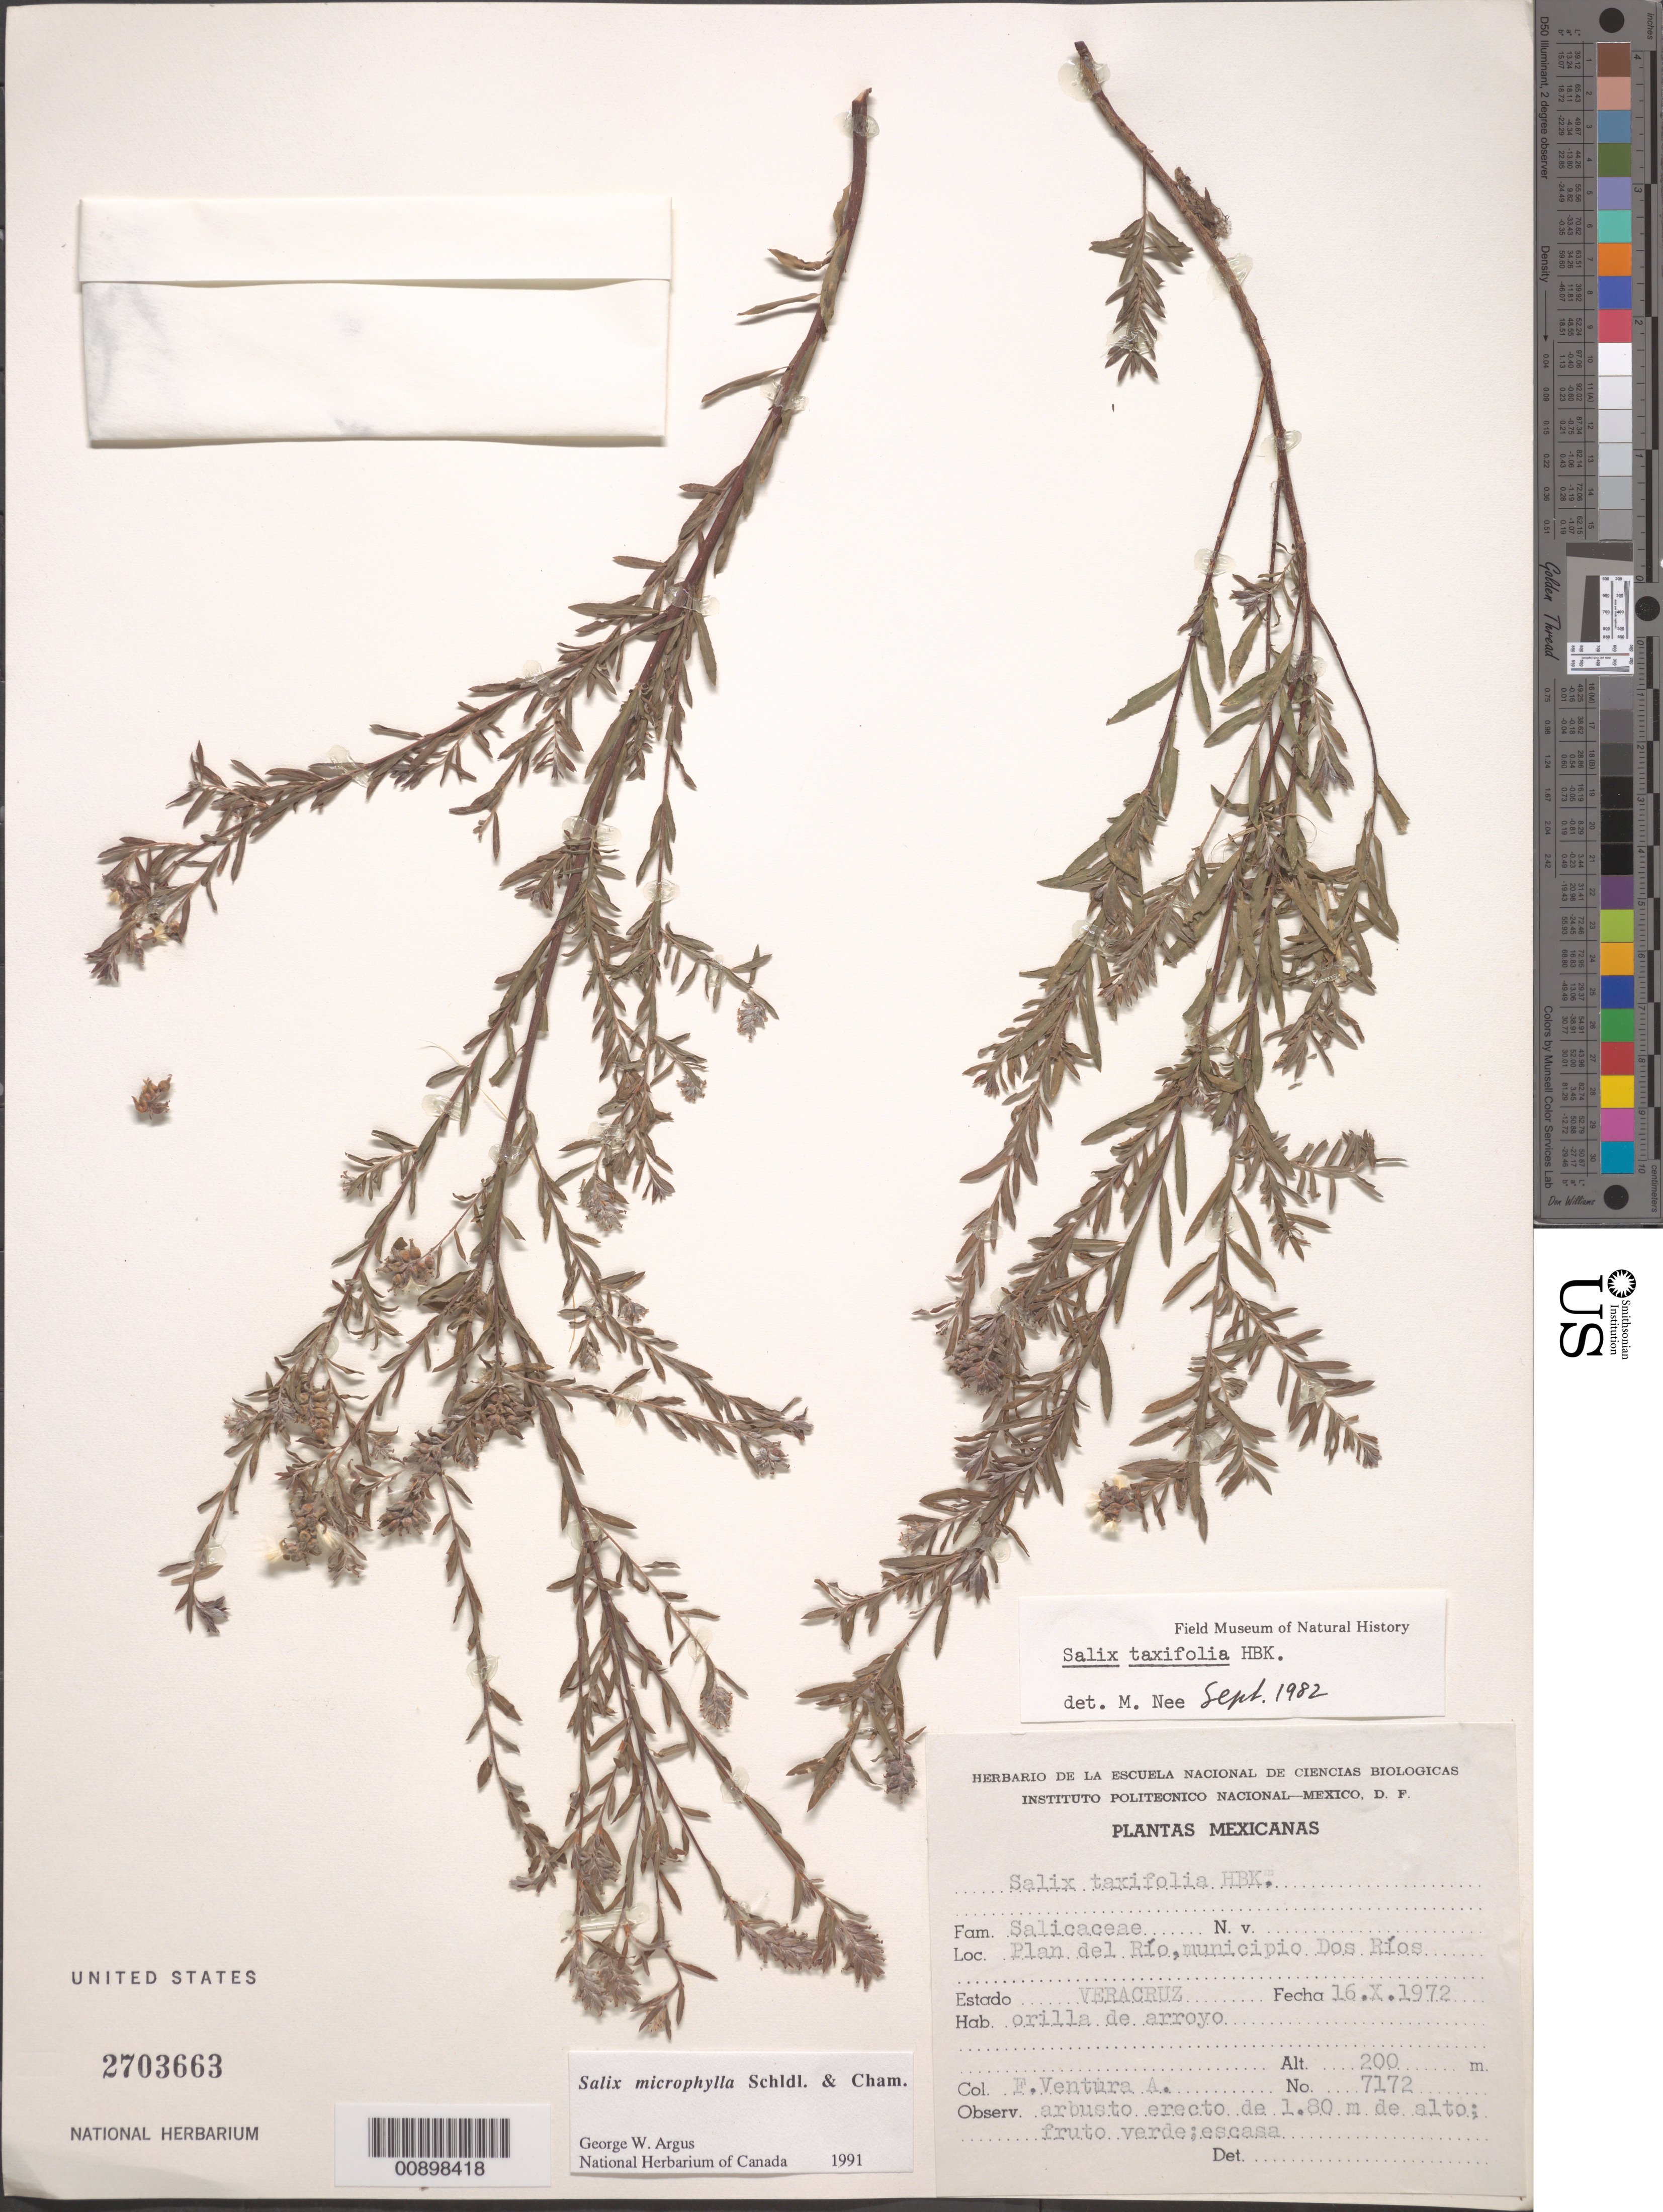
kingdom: Plantae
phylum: Tracheophyta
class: Magnoliopsida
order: Malpighiales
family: Salicaceae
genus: Salix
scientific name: Salix microphylla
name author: Schltdl. & Cham.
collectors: F. Ventura A.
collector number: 7172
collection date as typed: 16 Oct 1972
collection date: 1972-10-16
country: Mexico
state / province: Veracruz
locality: Plan del Río, municipio Dos Ríos, Estado Veracruz.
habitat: Orilla del arroyo.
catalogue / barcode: US 2703663